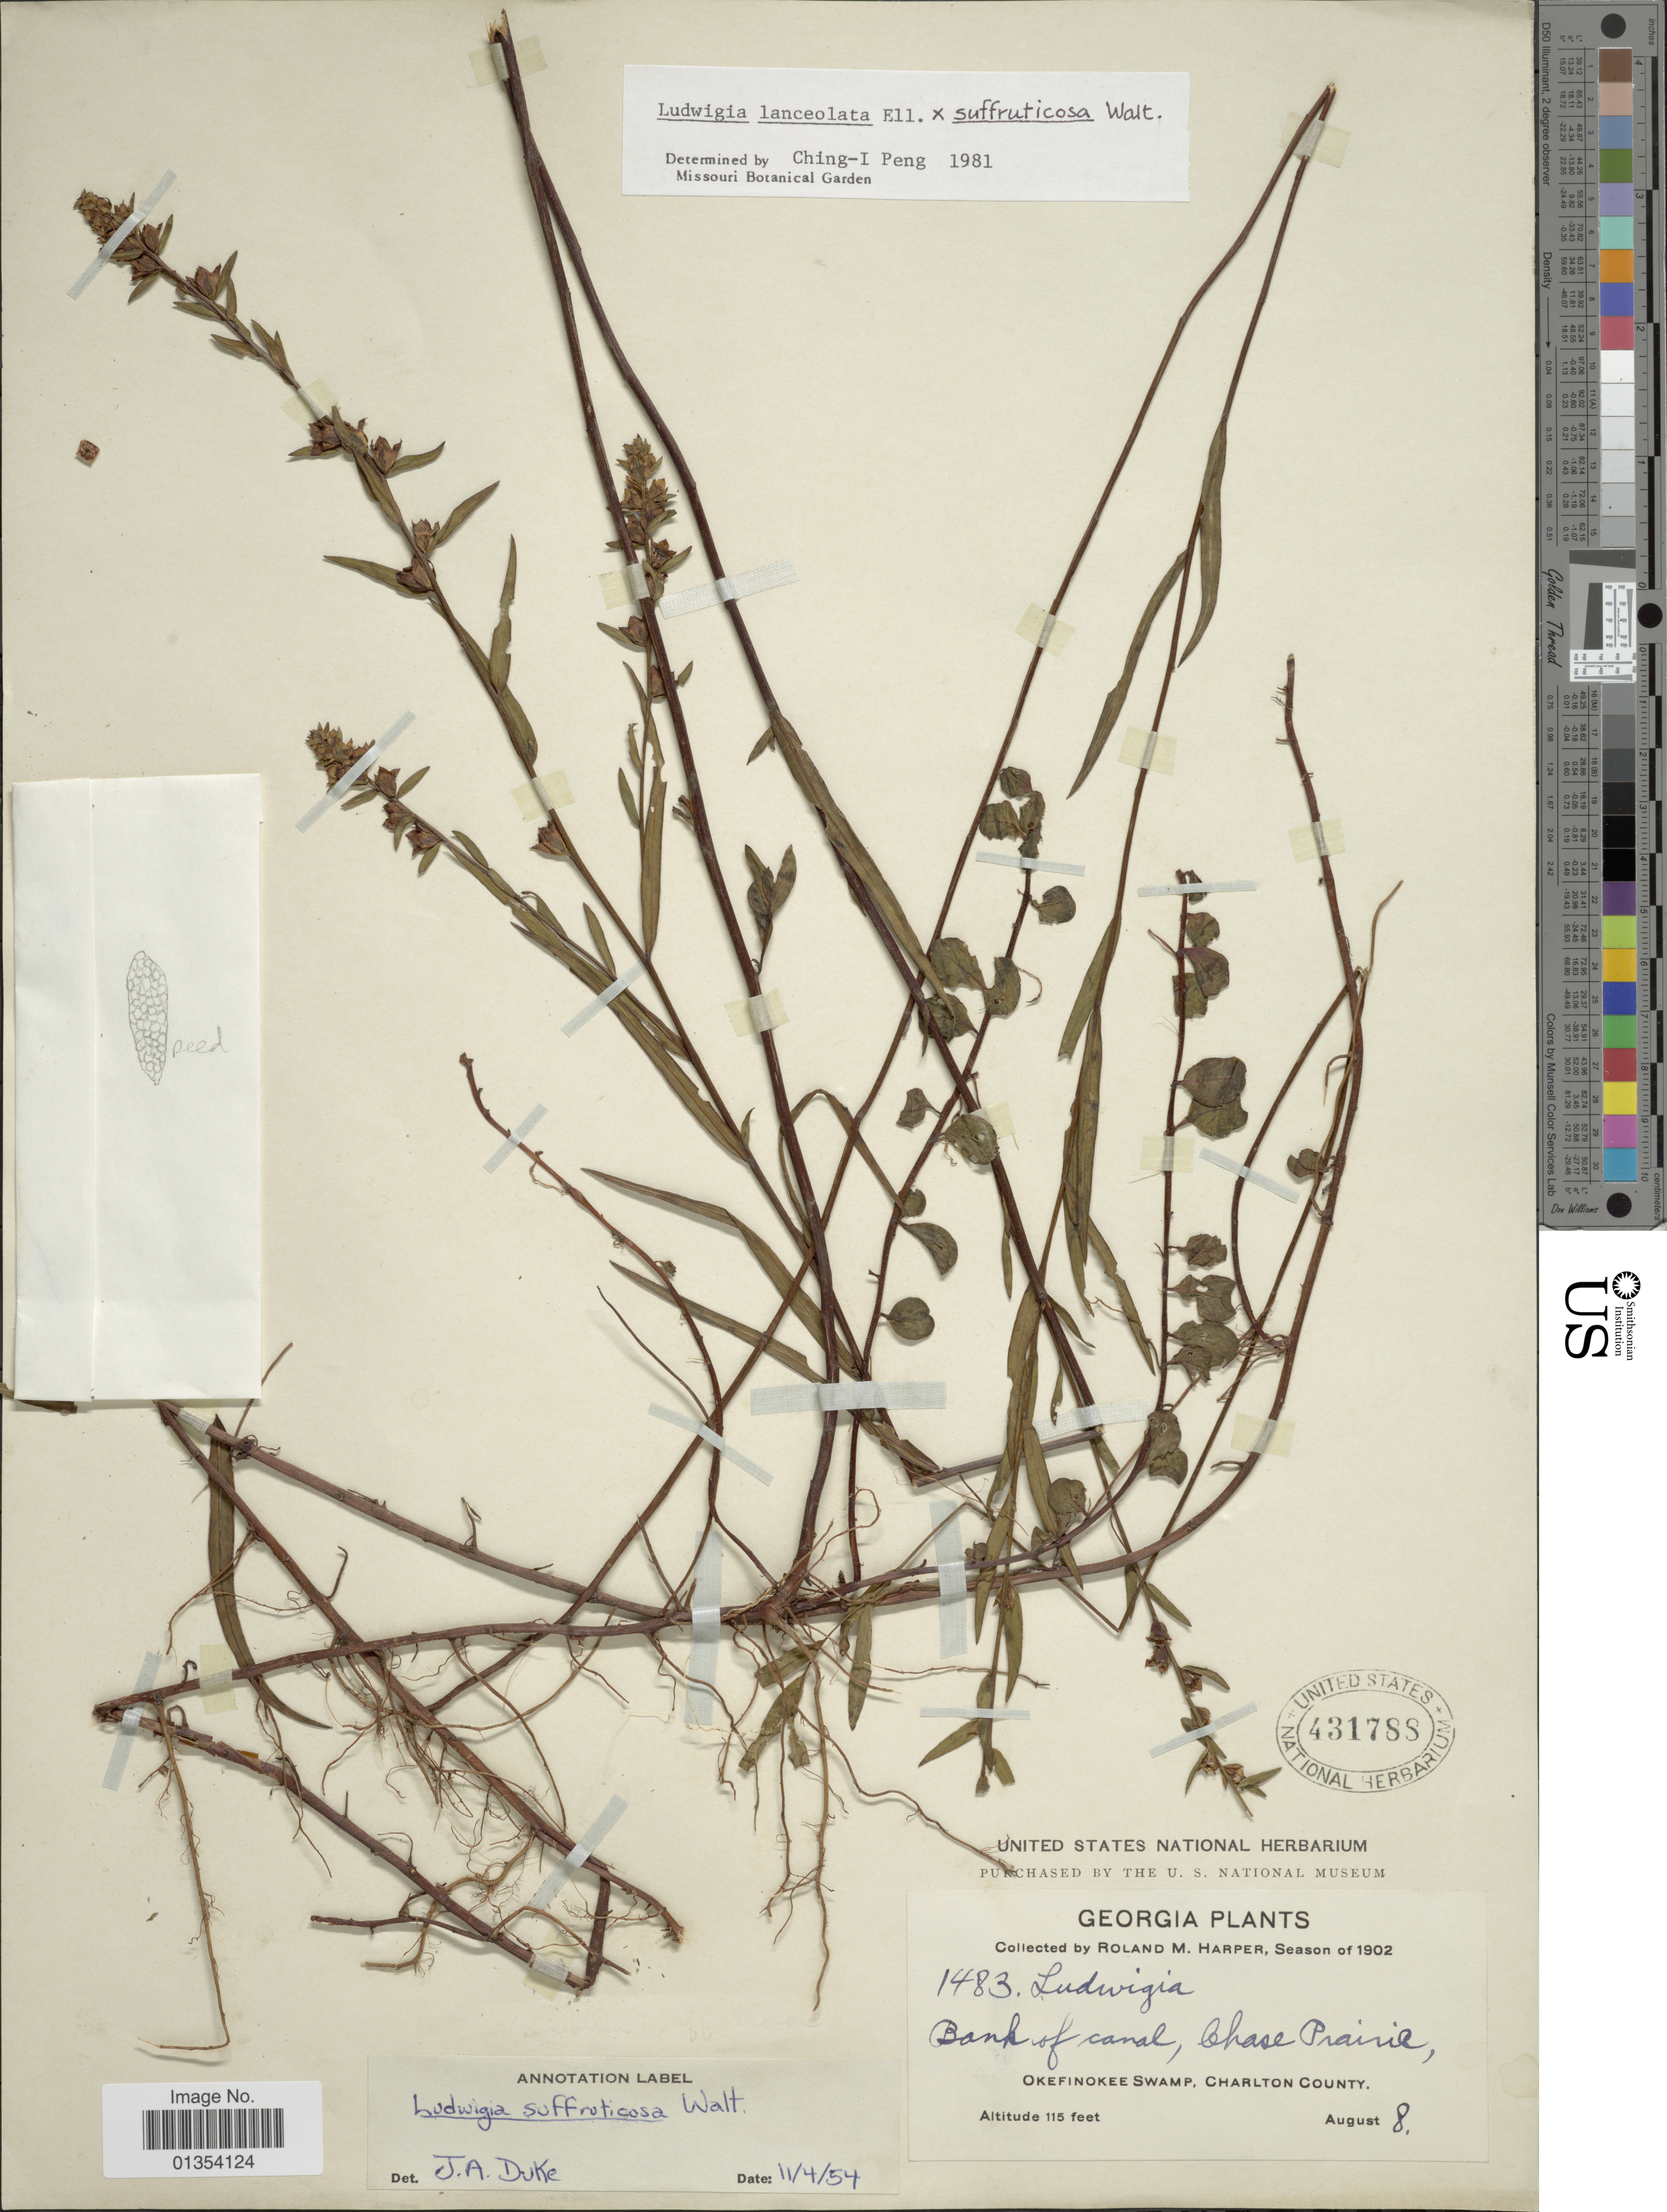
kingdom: Plantae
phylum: Tracheophyta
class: Magnoliopsida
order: Myrtales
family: Onagraceae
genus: Ludwigia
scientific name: Ludwigia lanceolata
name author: Elliott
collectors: R. M. Harper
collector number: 1483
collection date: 1902-08-08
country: United States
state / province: Georgia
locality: Okefinokee Swamp, Charlton County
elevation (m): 35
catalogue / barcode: US 431788